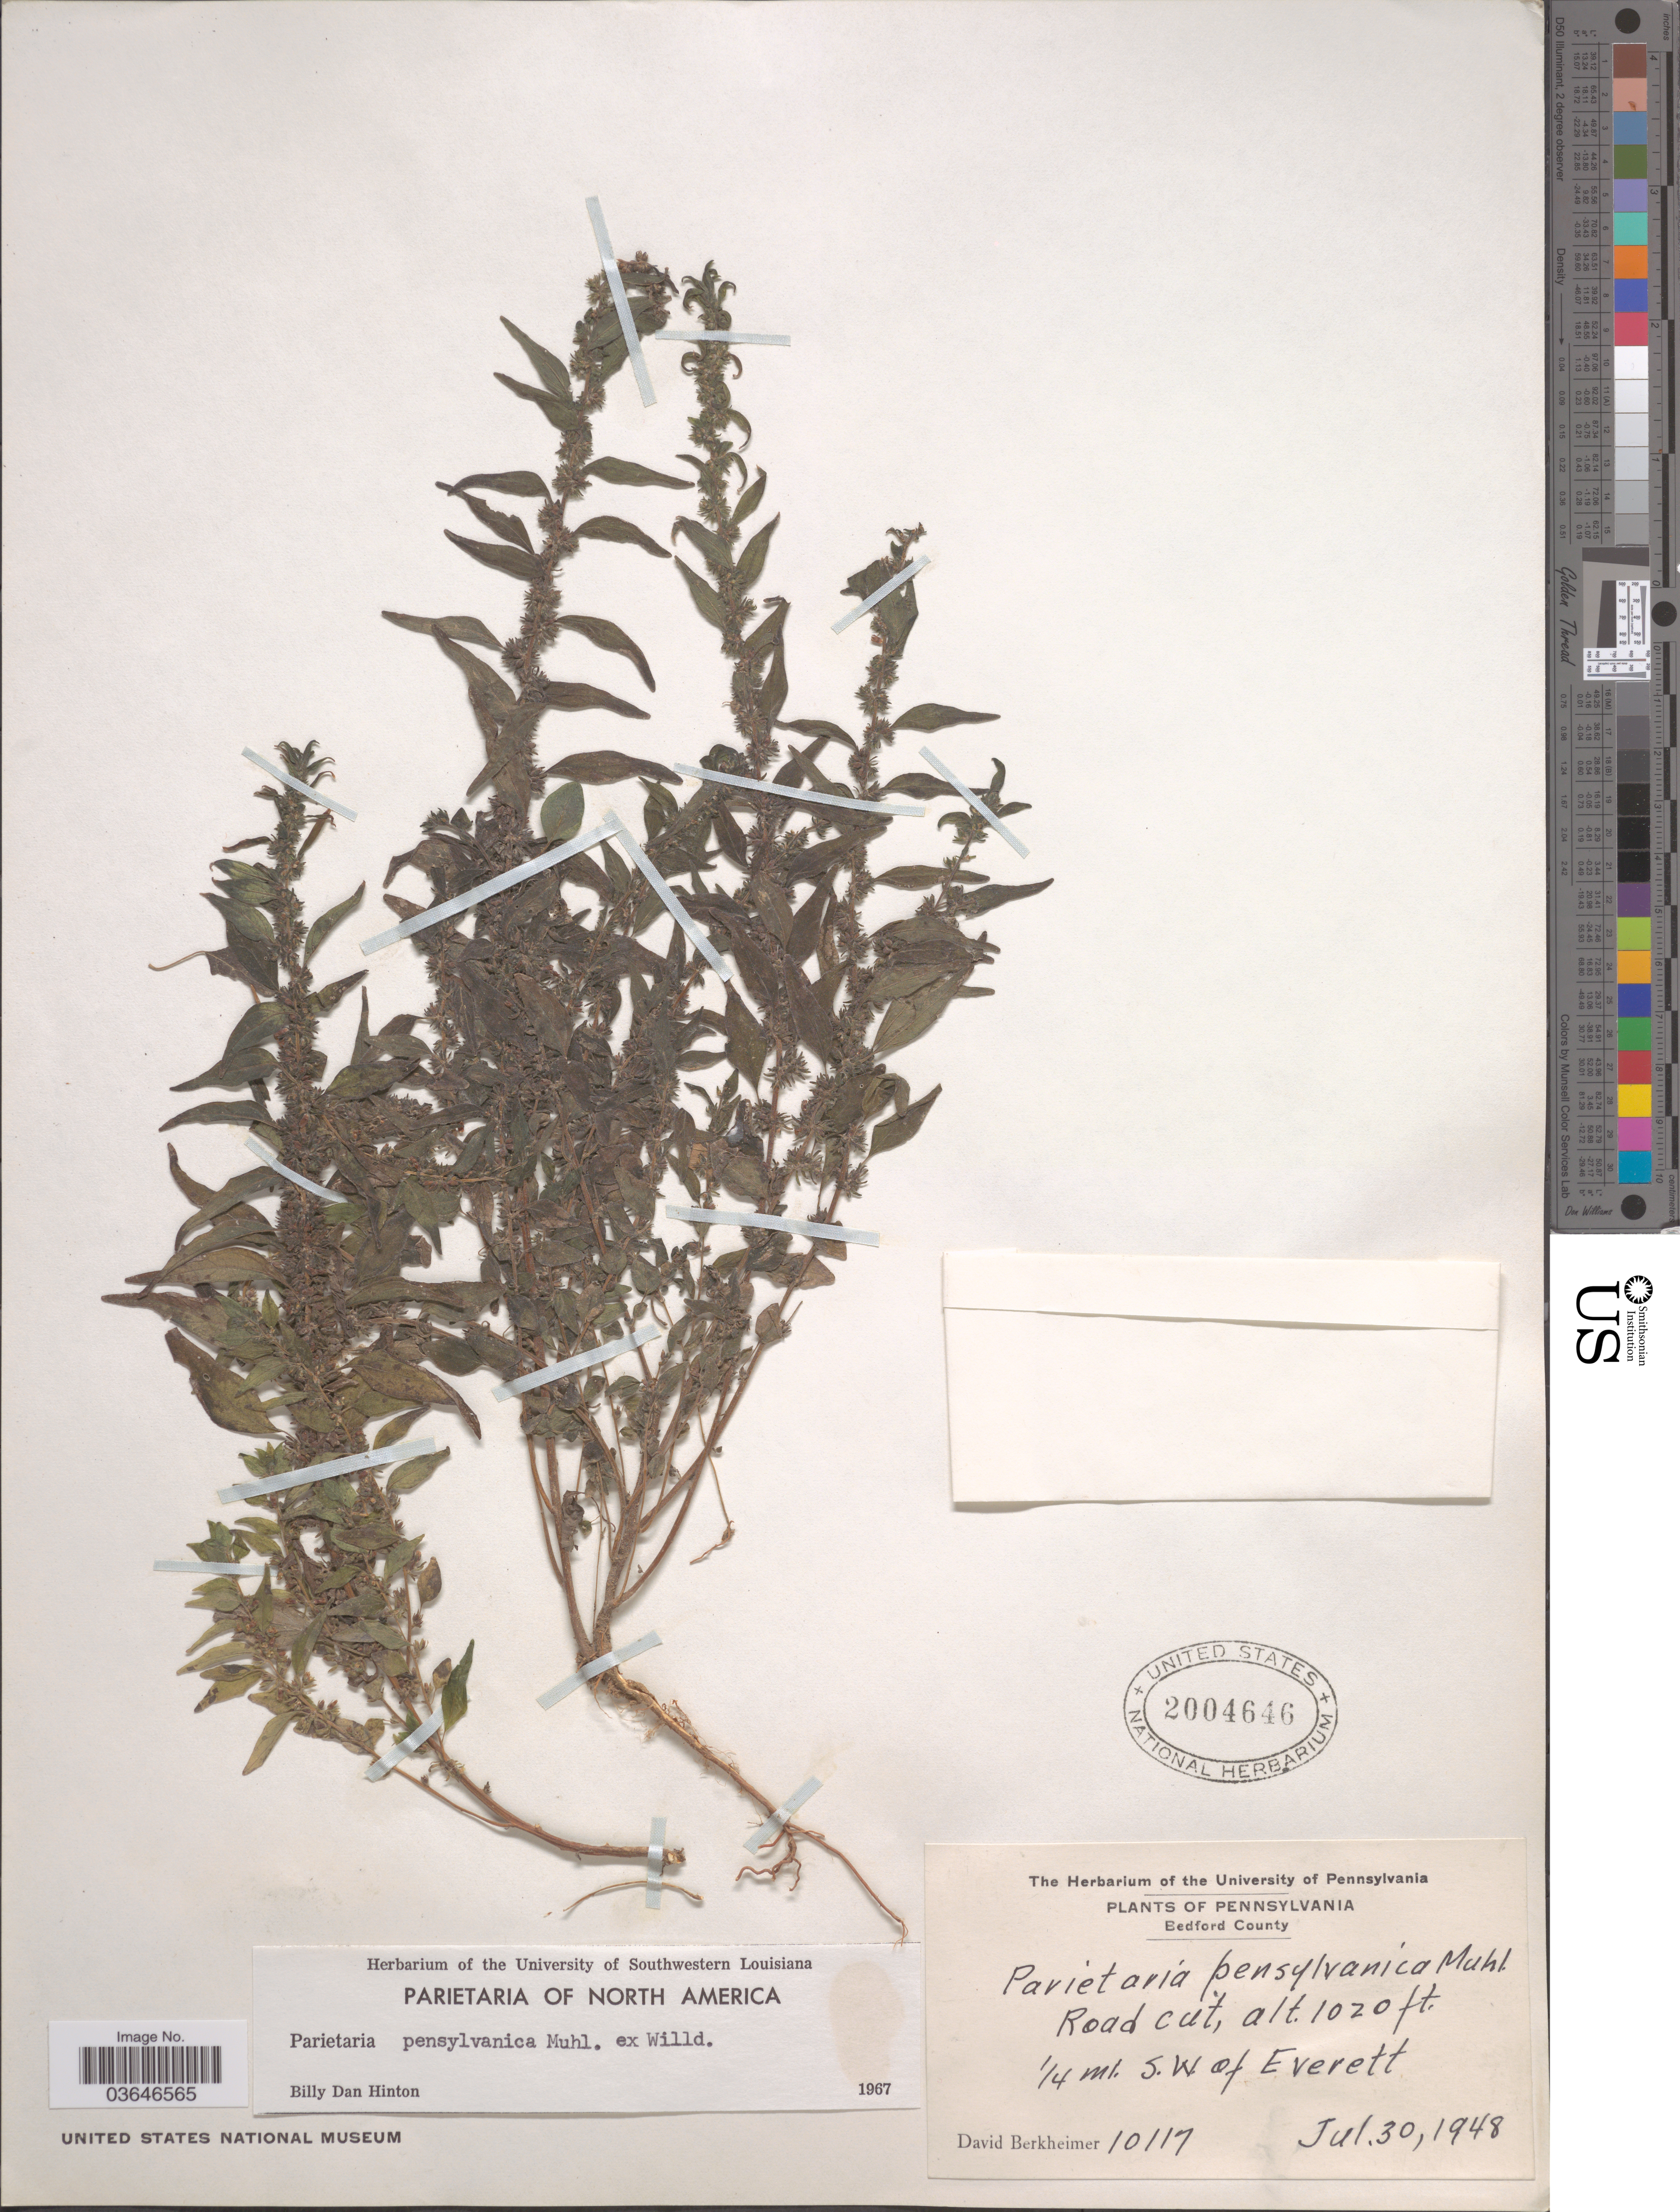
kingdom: Plantae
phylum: Tracheophyta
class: Magnoliopsida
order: Rosales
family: Urticaceae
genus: Parietaria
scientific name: Parietaria pensylvanica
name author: Muhl. ex Willd.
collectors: D. Berkheimer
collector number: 10117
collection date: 1948-07-30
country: United States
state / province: Pennsylvania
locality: Bedford County. Road cut, ¼ mi. S.W. of Everett.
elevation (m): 311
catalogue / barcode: US 2004646